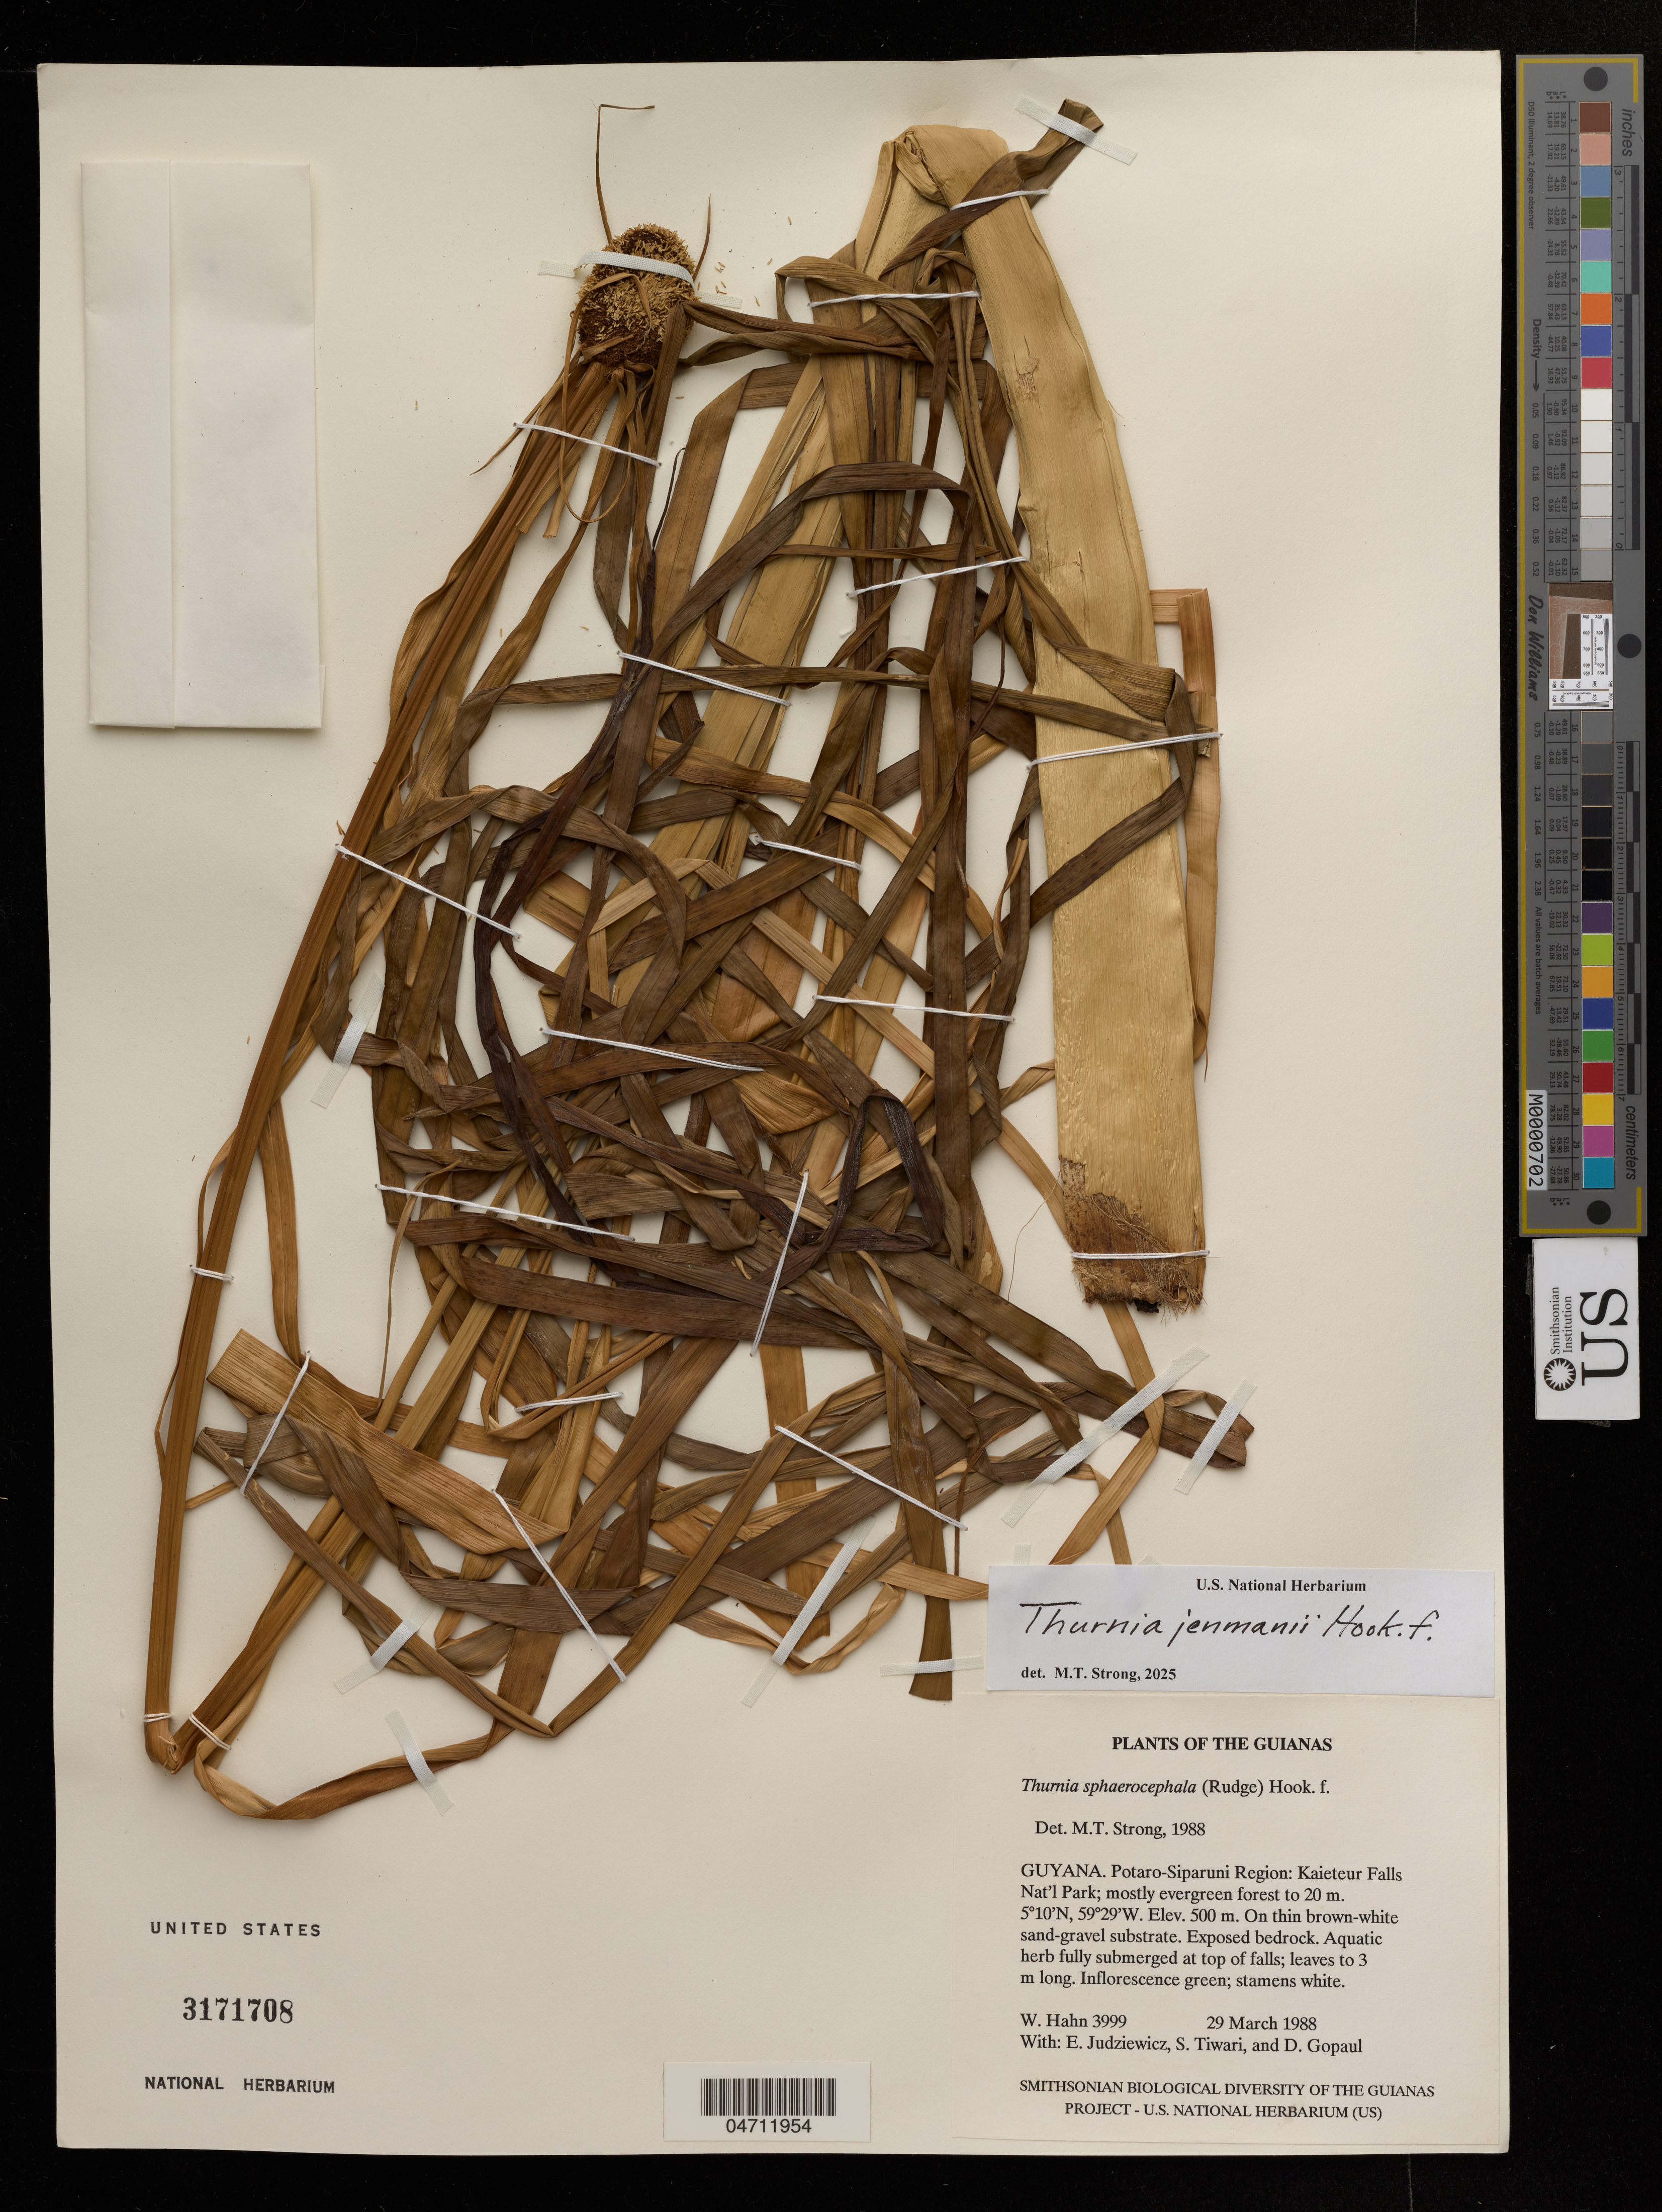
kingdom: Plantae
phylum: Tracheophyta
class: Liliopsida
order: Poales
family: Thurniaceae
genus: Thurnia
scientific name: Thurnia jenmanii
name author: Hook. f.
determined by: Strong, M. T., (US), Smithsonian Institution - National Museum of Natural History (UNITED STATES)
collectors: W. Hahn, E. J. Judziewicz, S. Tiwari & D. Gopaul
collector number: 3999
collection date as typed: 29 March 1988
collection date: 1988-03-29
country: Guyana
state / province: Potaro-Siparuni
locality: Kaieteur Falls National Park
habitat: Mostly evergreen forest to 20 m on thin brown-white sand-gravel substrate. Exposed bedrock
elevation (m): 500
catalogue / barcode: US 3171708